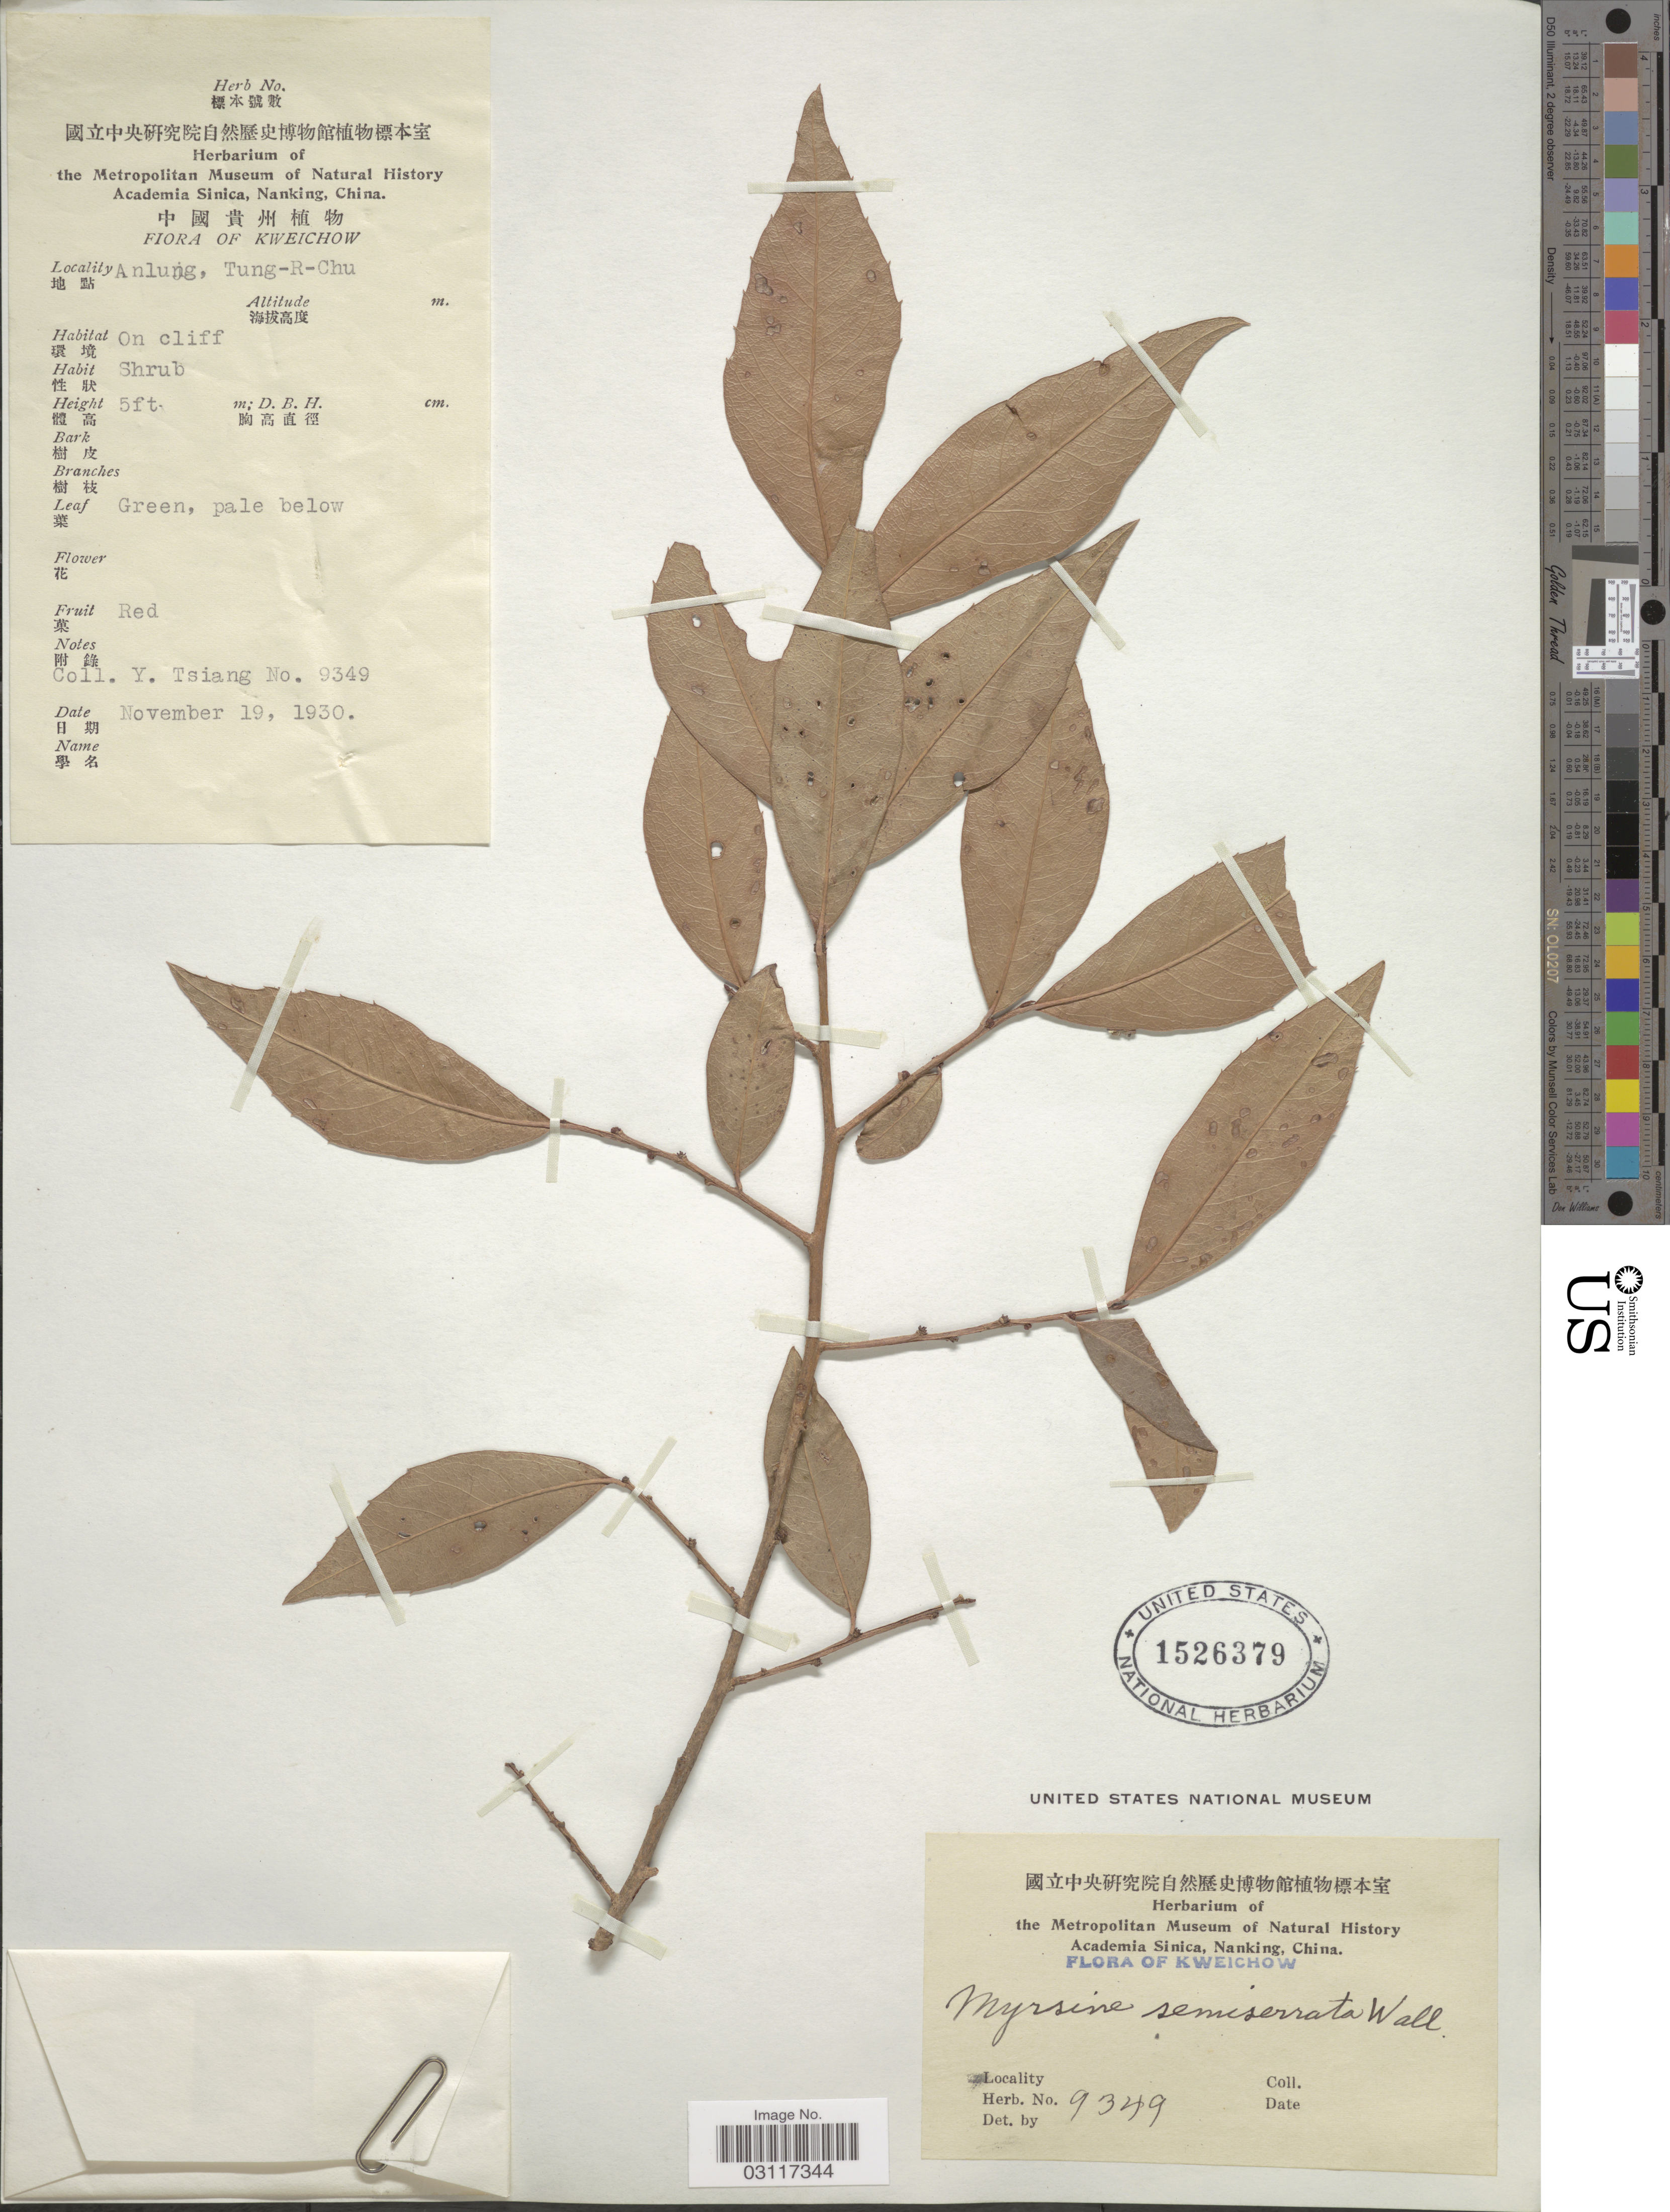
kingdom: Plantae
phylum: Tracheophyta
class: Magnoliopsida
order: Ericales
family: Primulaceae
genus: Myrsine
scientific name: Myrsine semiserrata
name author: Wall.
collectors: Y. Tsiang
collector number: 9349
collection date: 1930-11-19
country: China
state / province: Guizhou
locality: Kweichow, Anlung, Tung-R-Chu.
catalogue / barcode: US 1526379